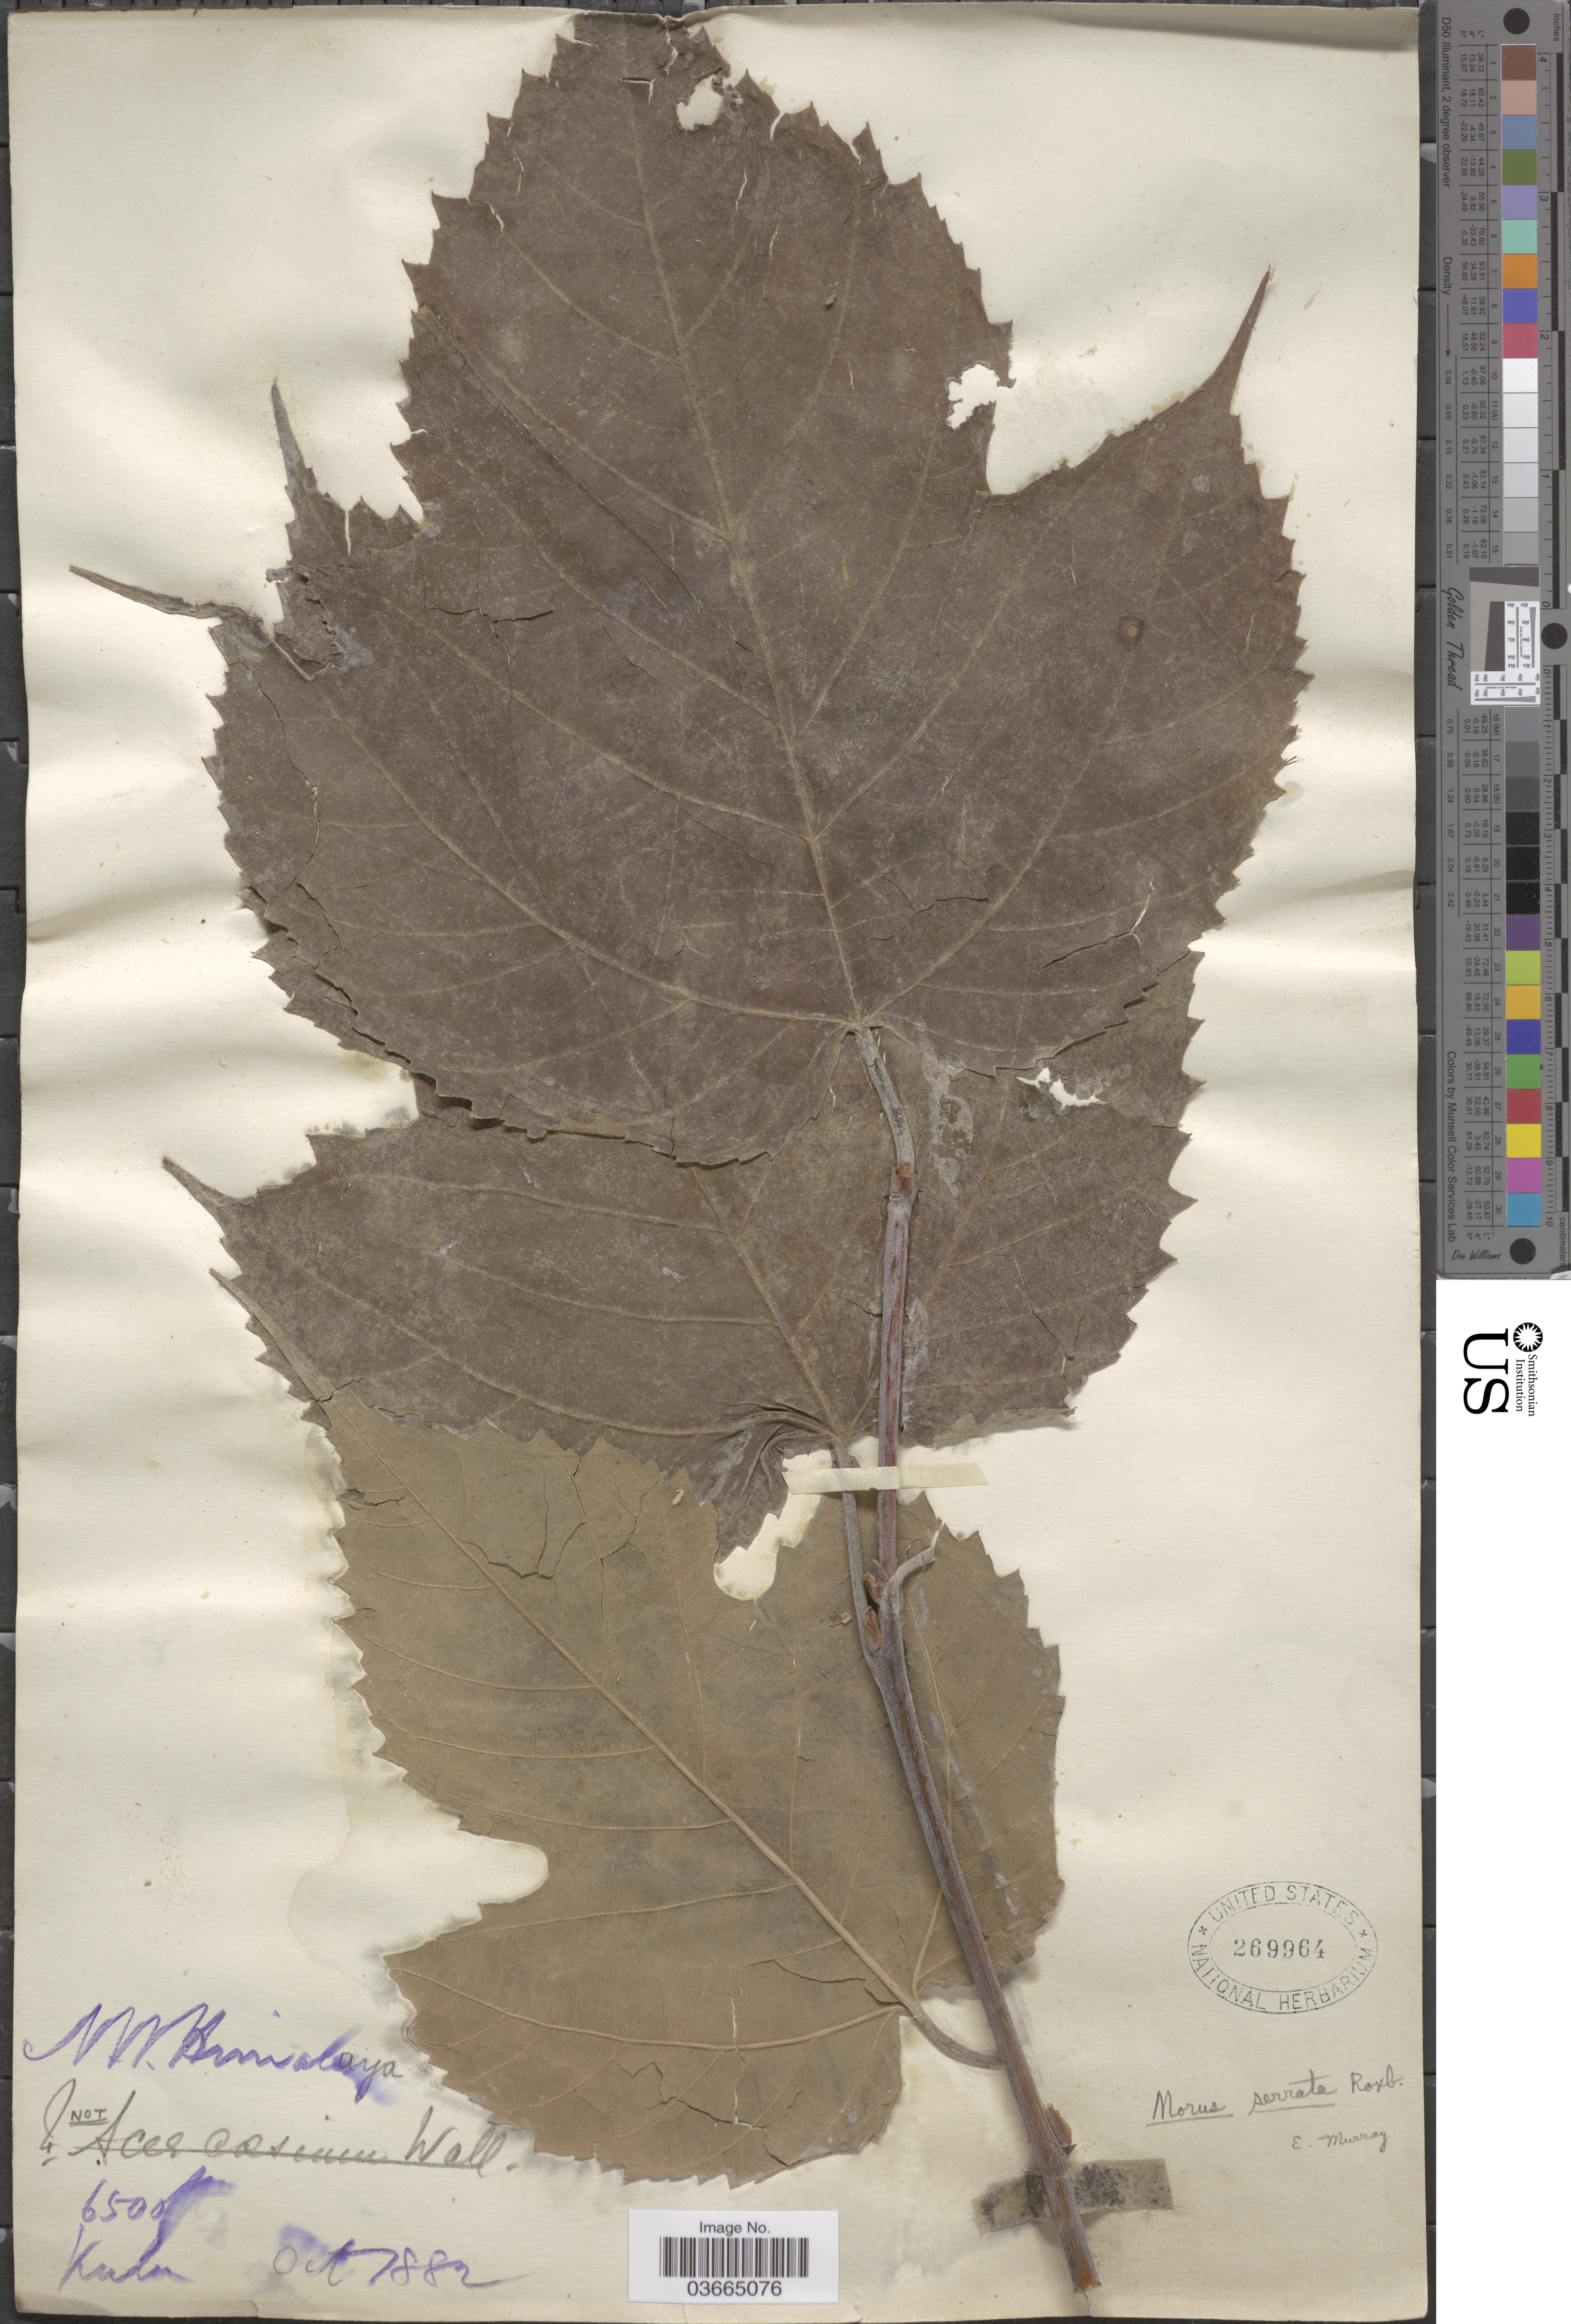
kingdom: Plantae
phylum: Tracheophyta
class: Magnoliopsida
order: Rosales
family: Moraceae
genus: Morus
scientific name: Morus serrata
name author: Roxb.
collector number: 4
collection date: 1882-10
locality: Kudu.*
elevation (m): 1981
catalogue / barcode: US 269964